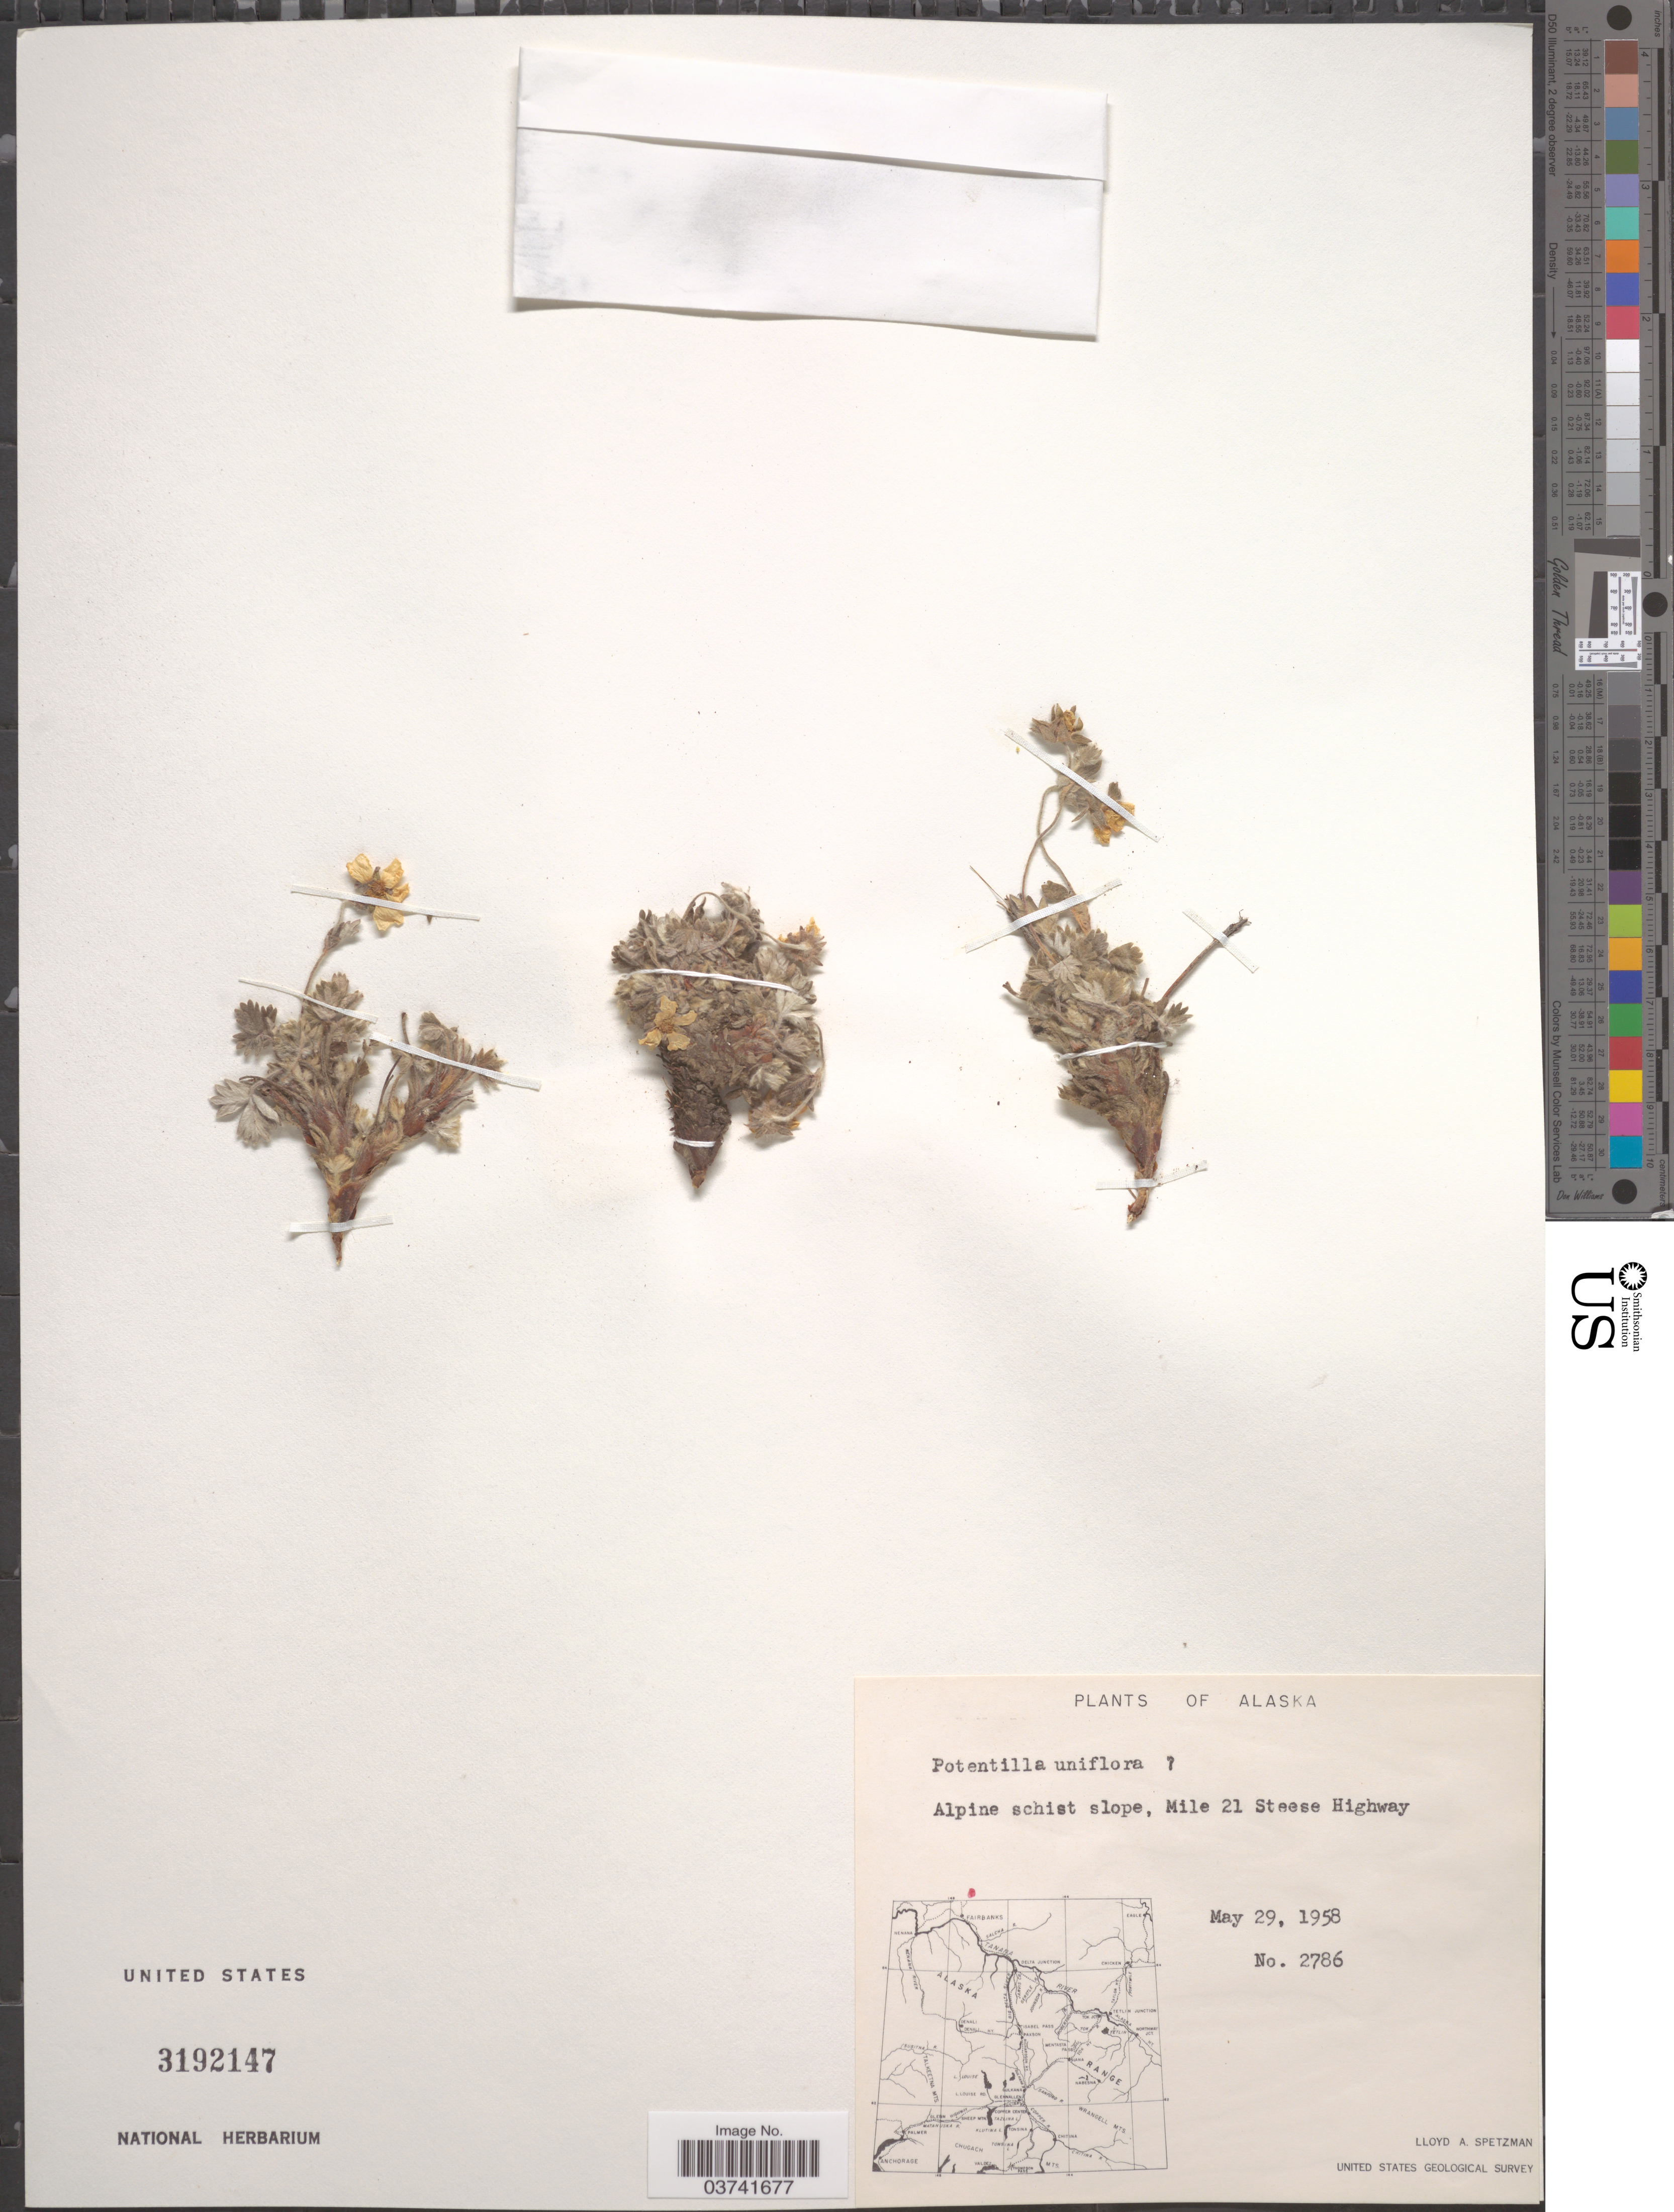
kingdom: Plantae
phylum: Tracheophyta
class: Magnoliopsida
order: Rosales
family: Rosaceae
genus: Potentilla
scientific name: Potentilla uniflora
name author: Ledeb.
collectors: L. Spetzman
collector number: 2786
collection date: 1958-05-29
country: United States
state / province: Alaska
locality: Alpine schist slope, Mile 21 Steese Highway.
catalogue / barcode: US 3192147